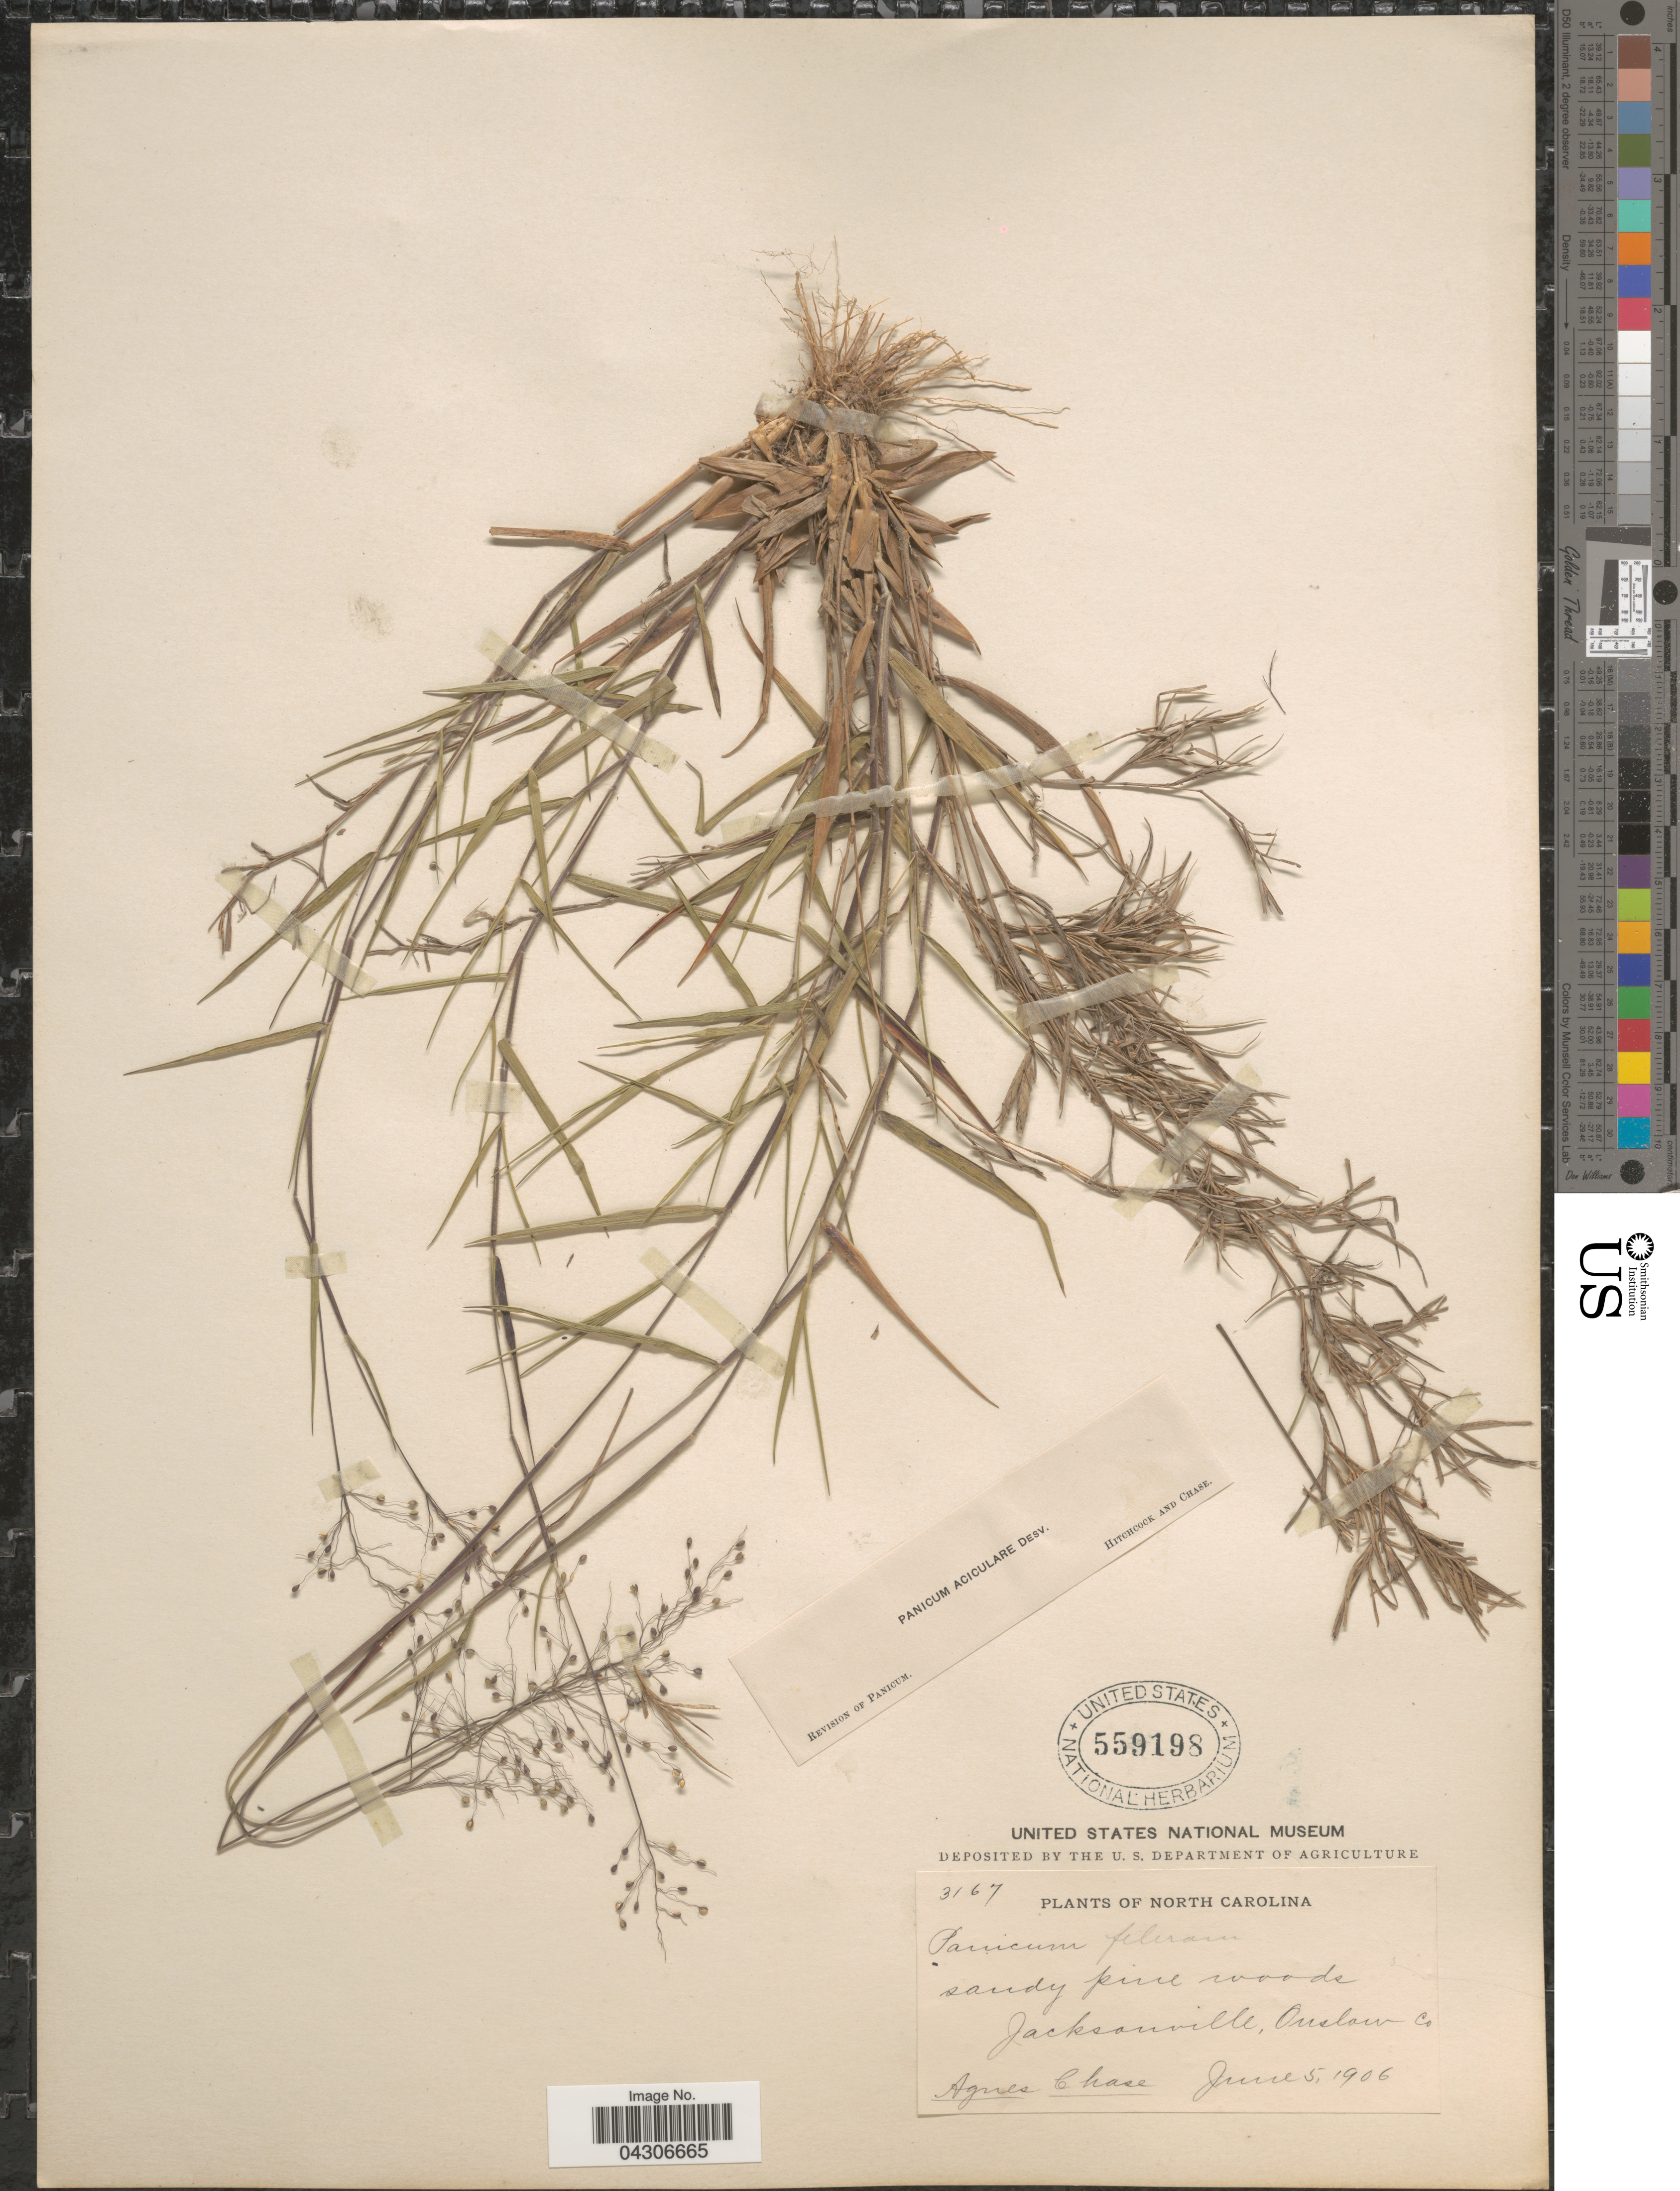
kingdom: Plantae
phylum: Tracheophyta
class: Liliopsida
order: Poales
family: Poaceae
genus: Dichanthelium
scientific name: Dichanthelium aciculare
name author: (Desv. ex Poir.) Gould & C.A. Clark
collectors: A. Chase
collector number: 3167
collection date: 1906-06-05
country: United States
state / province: North Carolina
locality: Jacksonville, Onslaw Co.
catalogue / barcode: US 559198